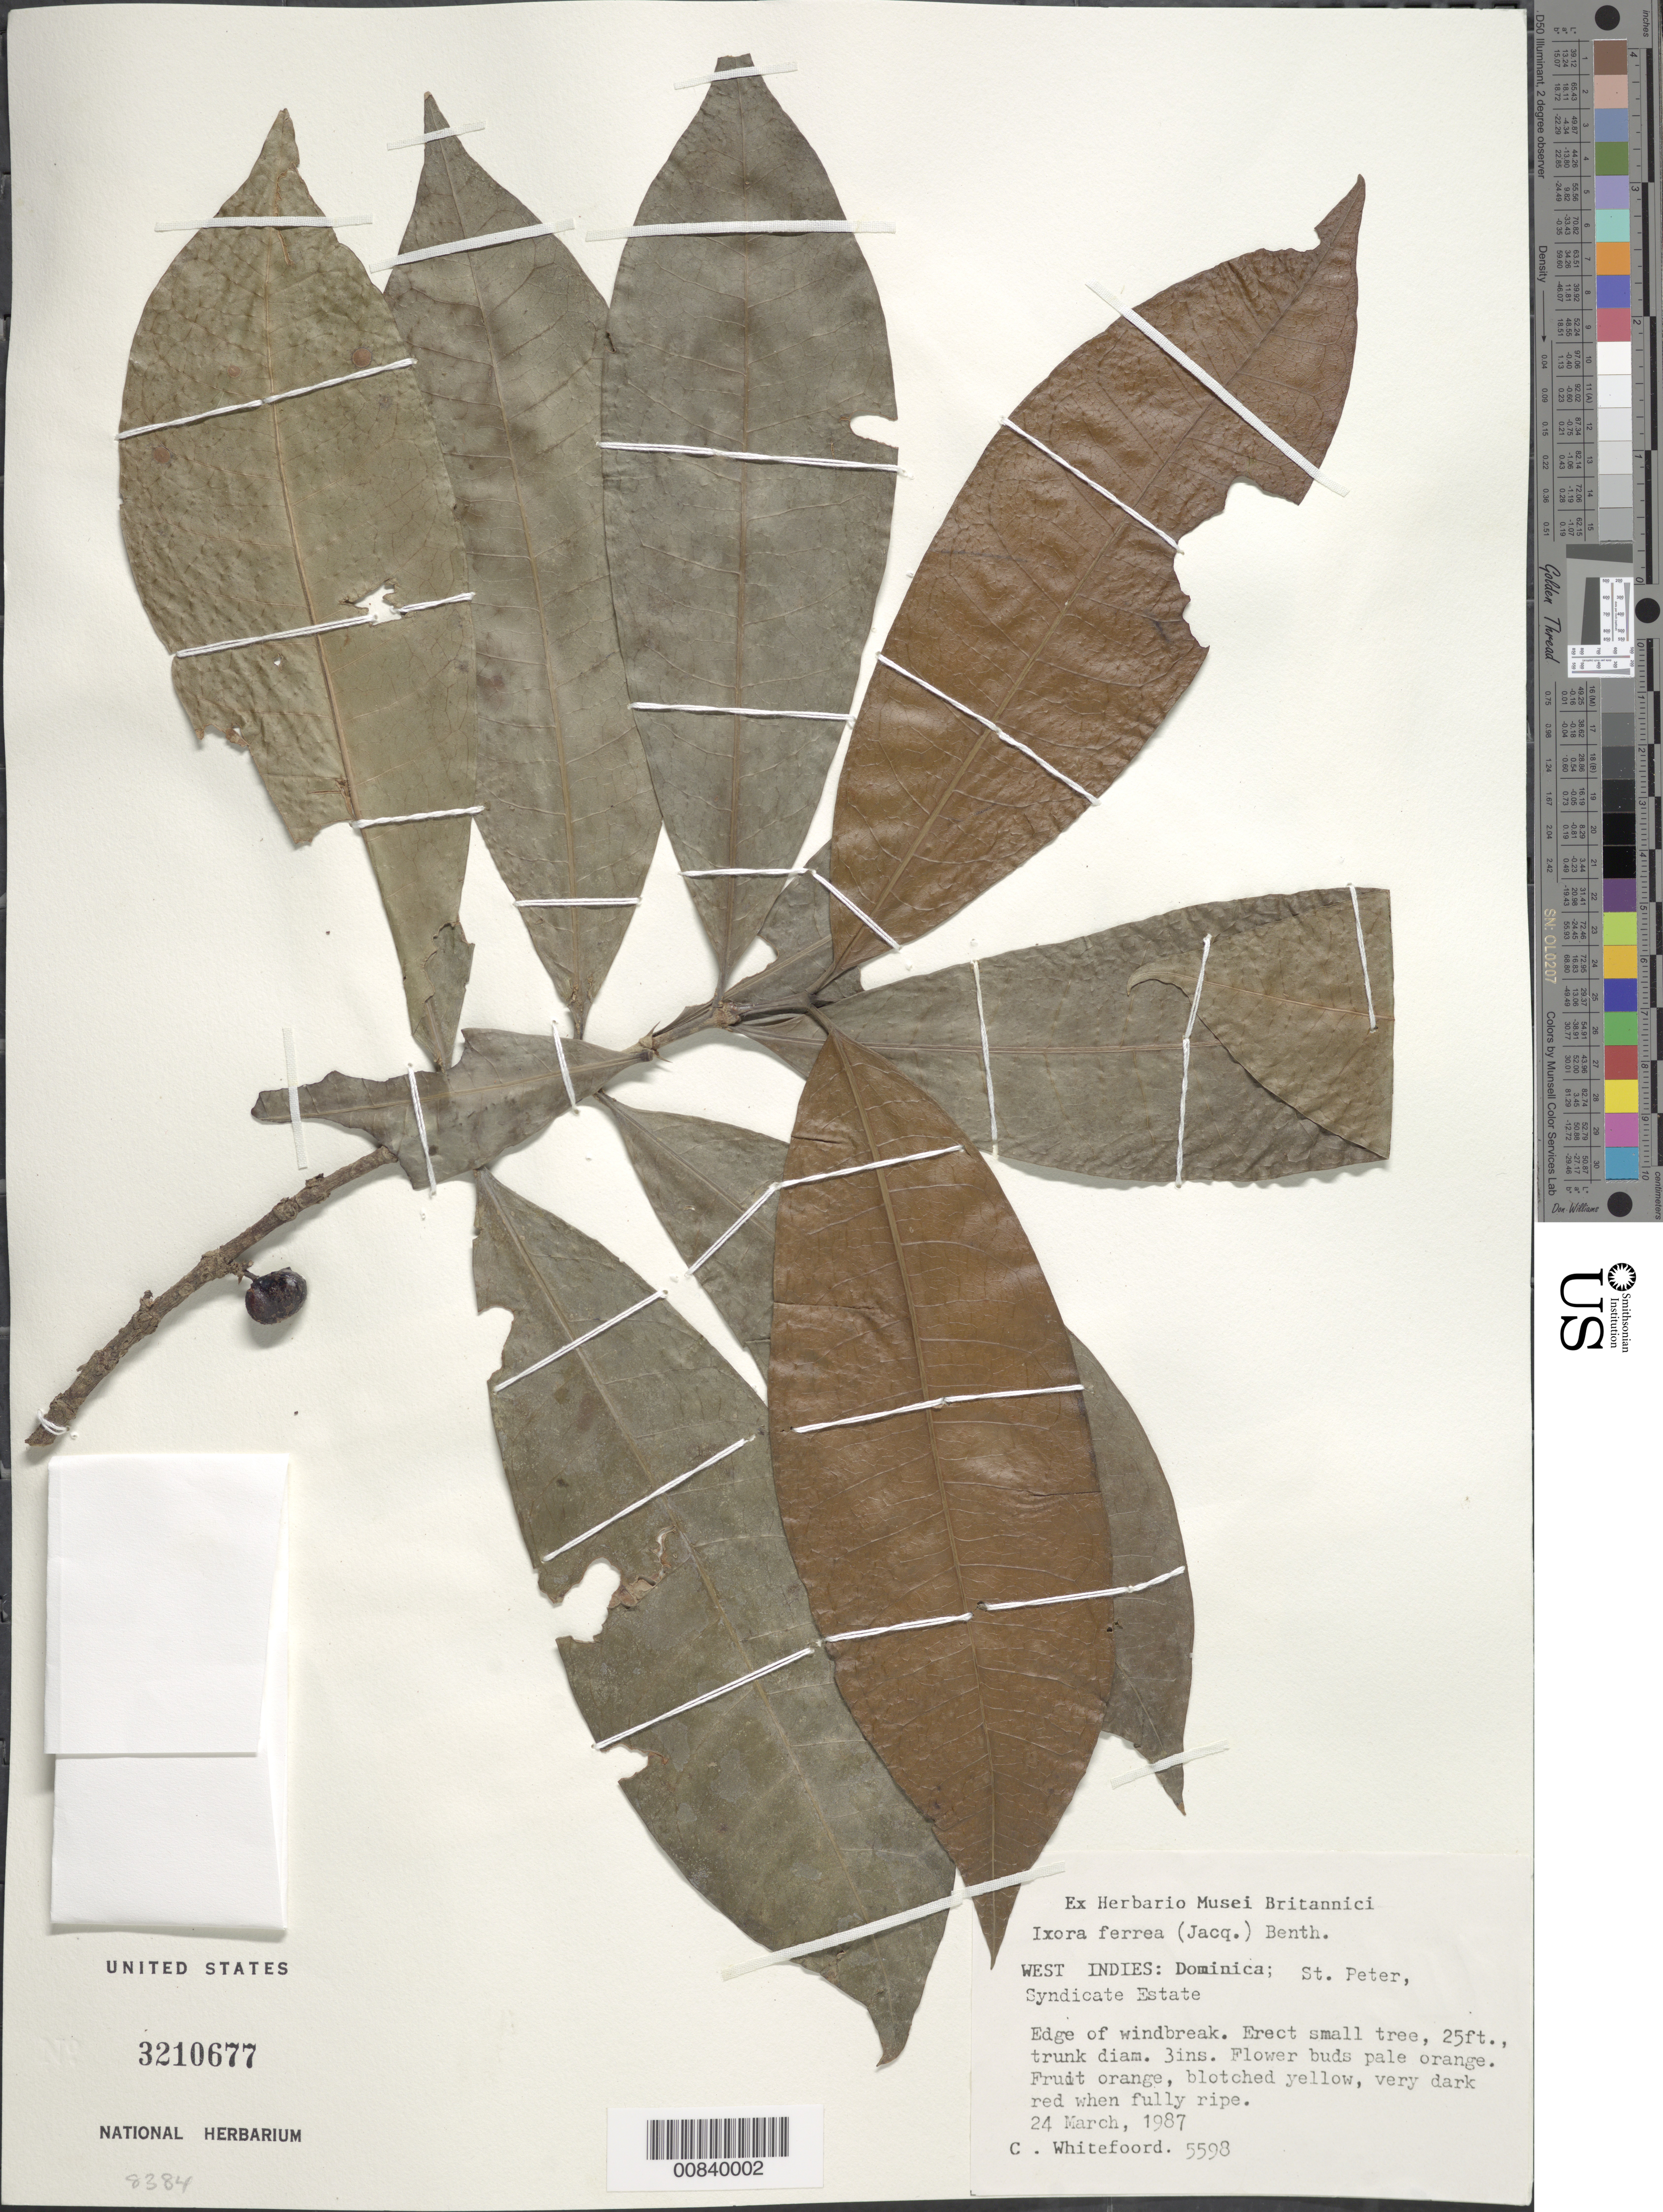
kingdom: Plantae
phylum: Tracheophyta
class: Magnoliopsida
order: Gentianales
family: Rubiaceae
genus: Ixora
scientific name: Ixora ferrea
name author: (Jacq.) Benth.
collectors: C. Whitefoord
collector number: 5598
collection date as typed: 24 Mar 1987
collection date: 1987-03-24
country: Dominica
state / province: St. Peter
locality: Syndicate Estate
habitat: Edge of windbreak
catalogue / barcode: US 3210677